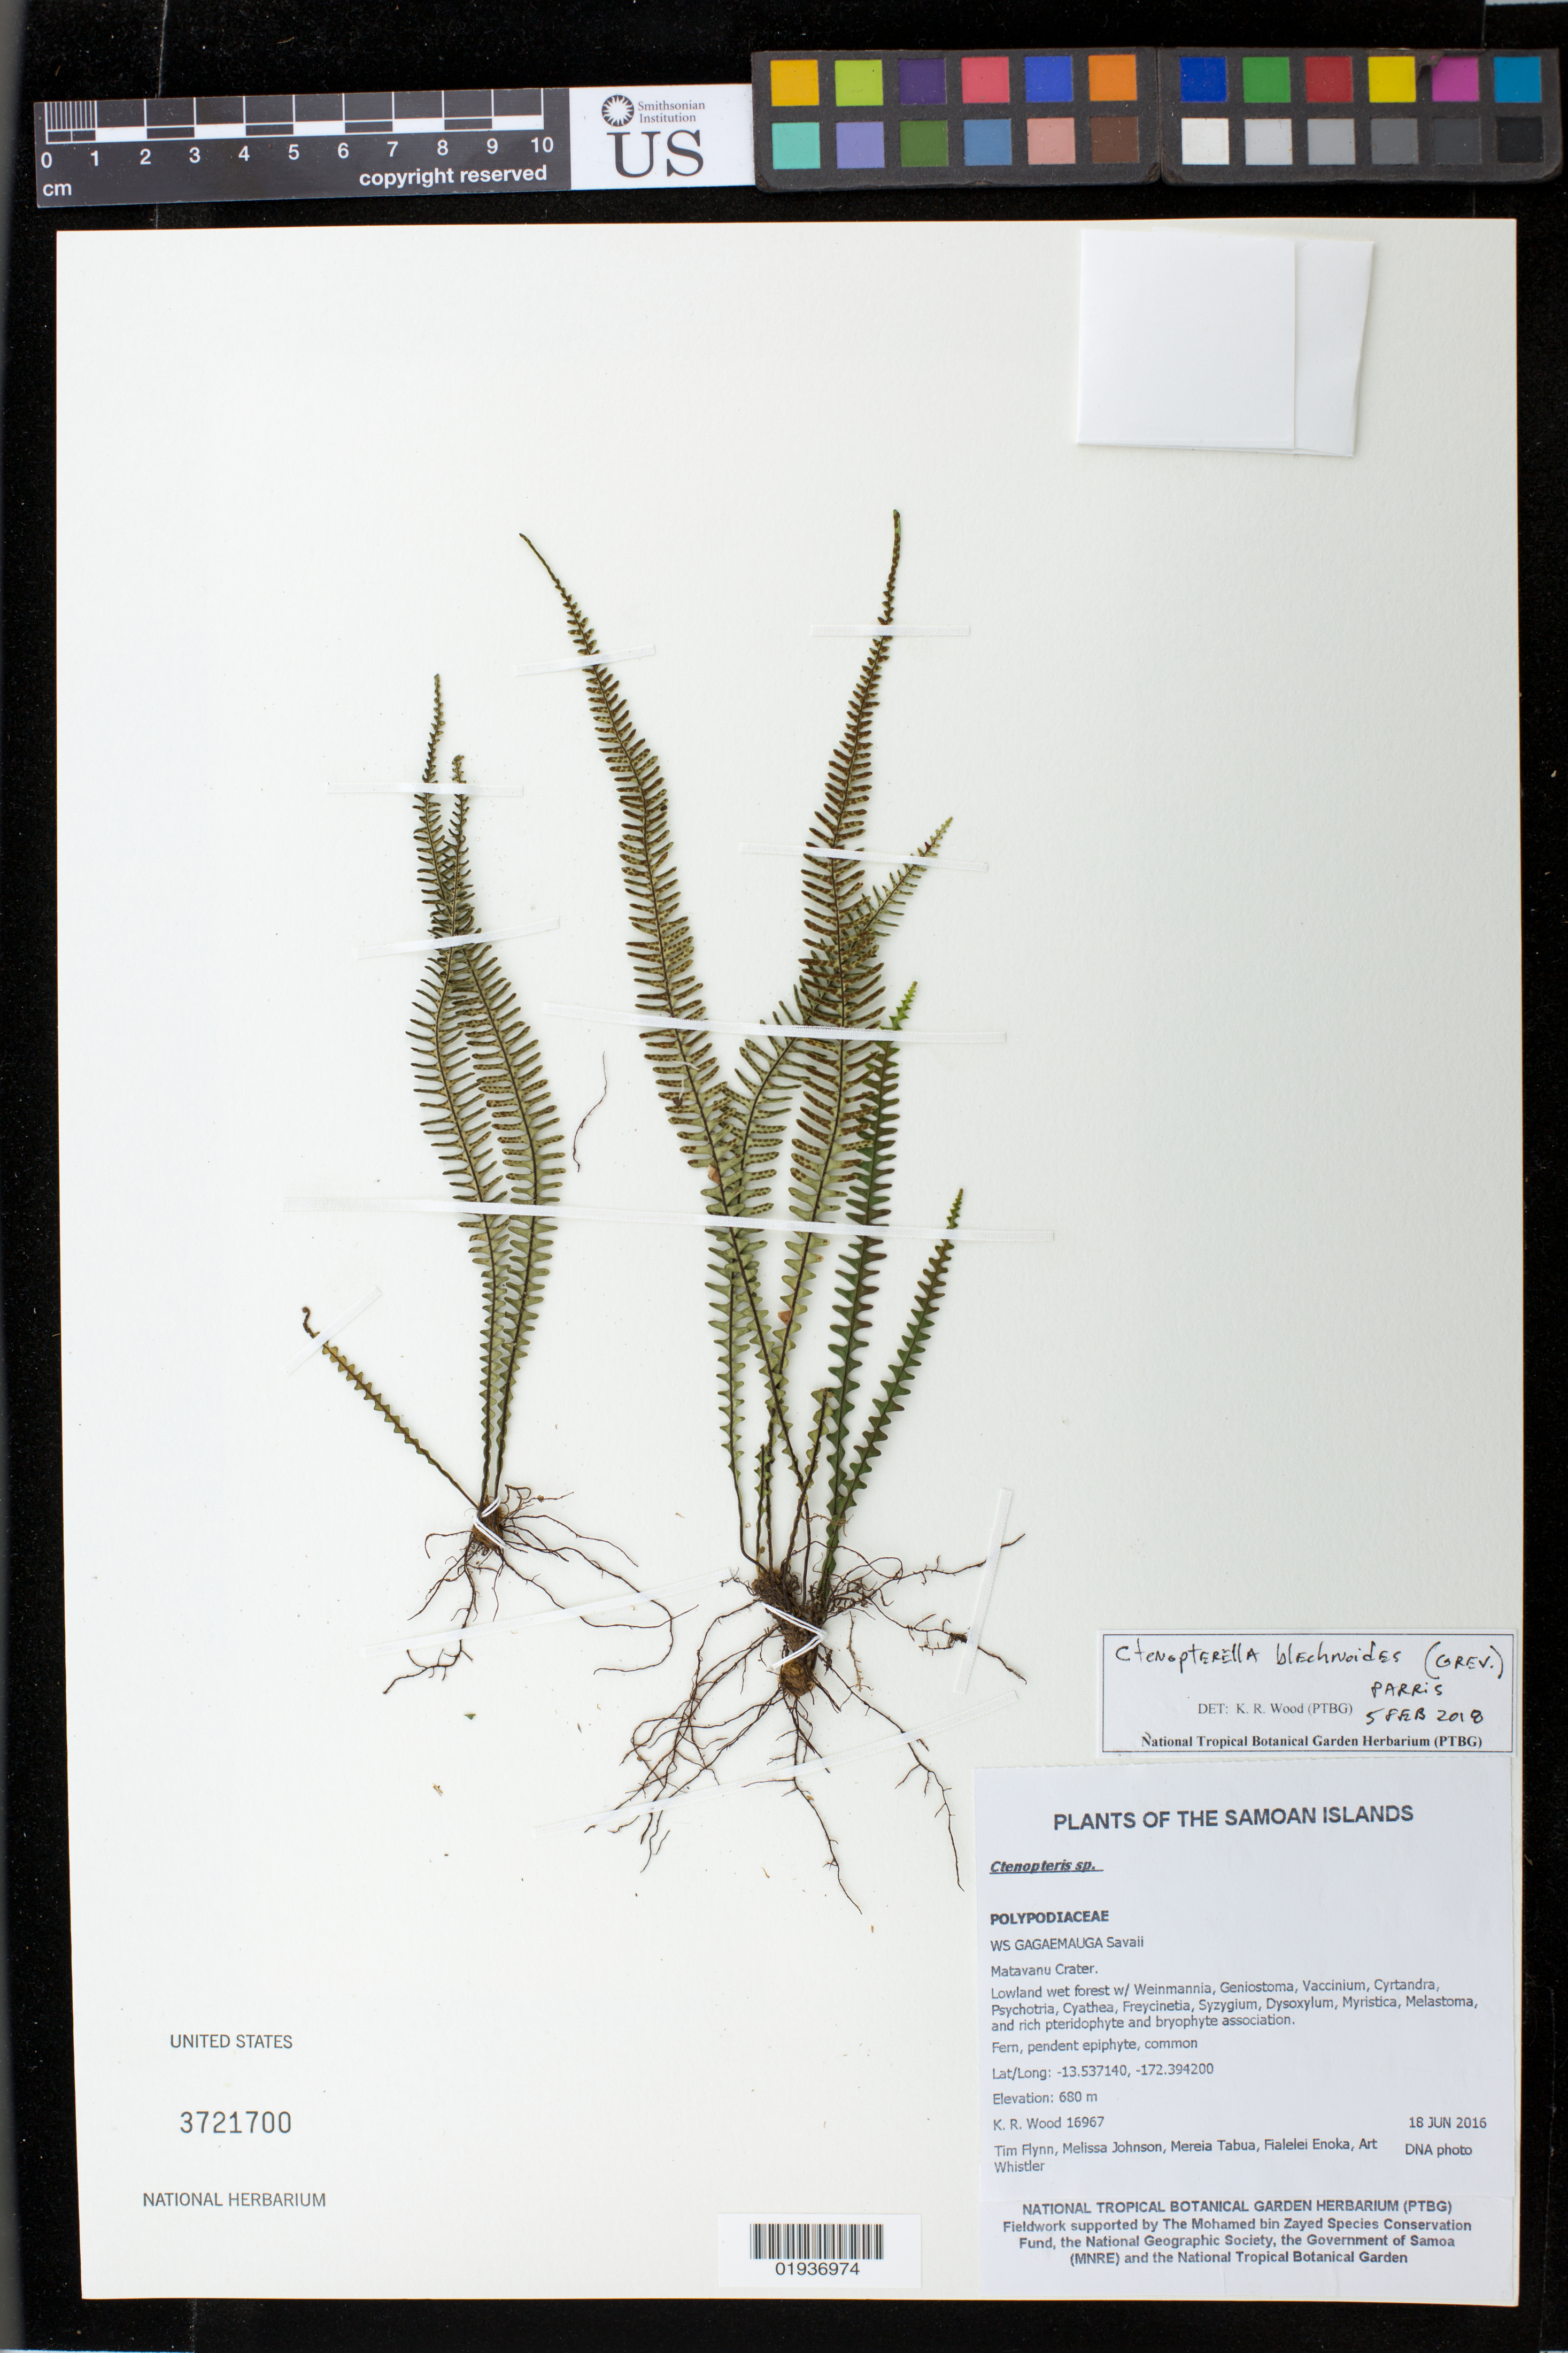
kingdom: Plantae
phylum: Tracheophyta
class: Polypodiopsida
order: Polypodiales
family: Polypodiaceae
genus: Ctenopterella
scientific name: Ctenopterella blechnoides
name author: (Grev.) Parris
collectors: K. R. Wood, T. W. Flynn, M. Johnson, M. Tabua, F. Enoka & A. Whistler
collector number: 16967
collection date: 2016-06-18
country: Samoa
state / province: Gagaifomauga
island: Savai'i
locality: Matavanu Crater.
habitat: Lowland wet forest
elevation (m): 680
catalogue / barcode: US 3721700